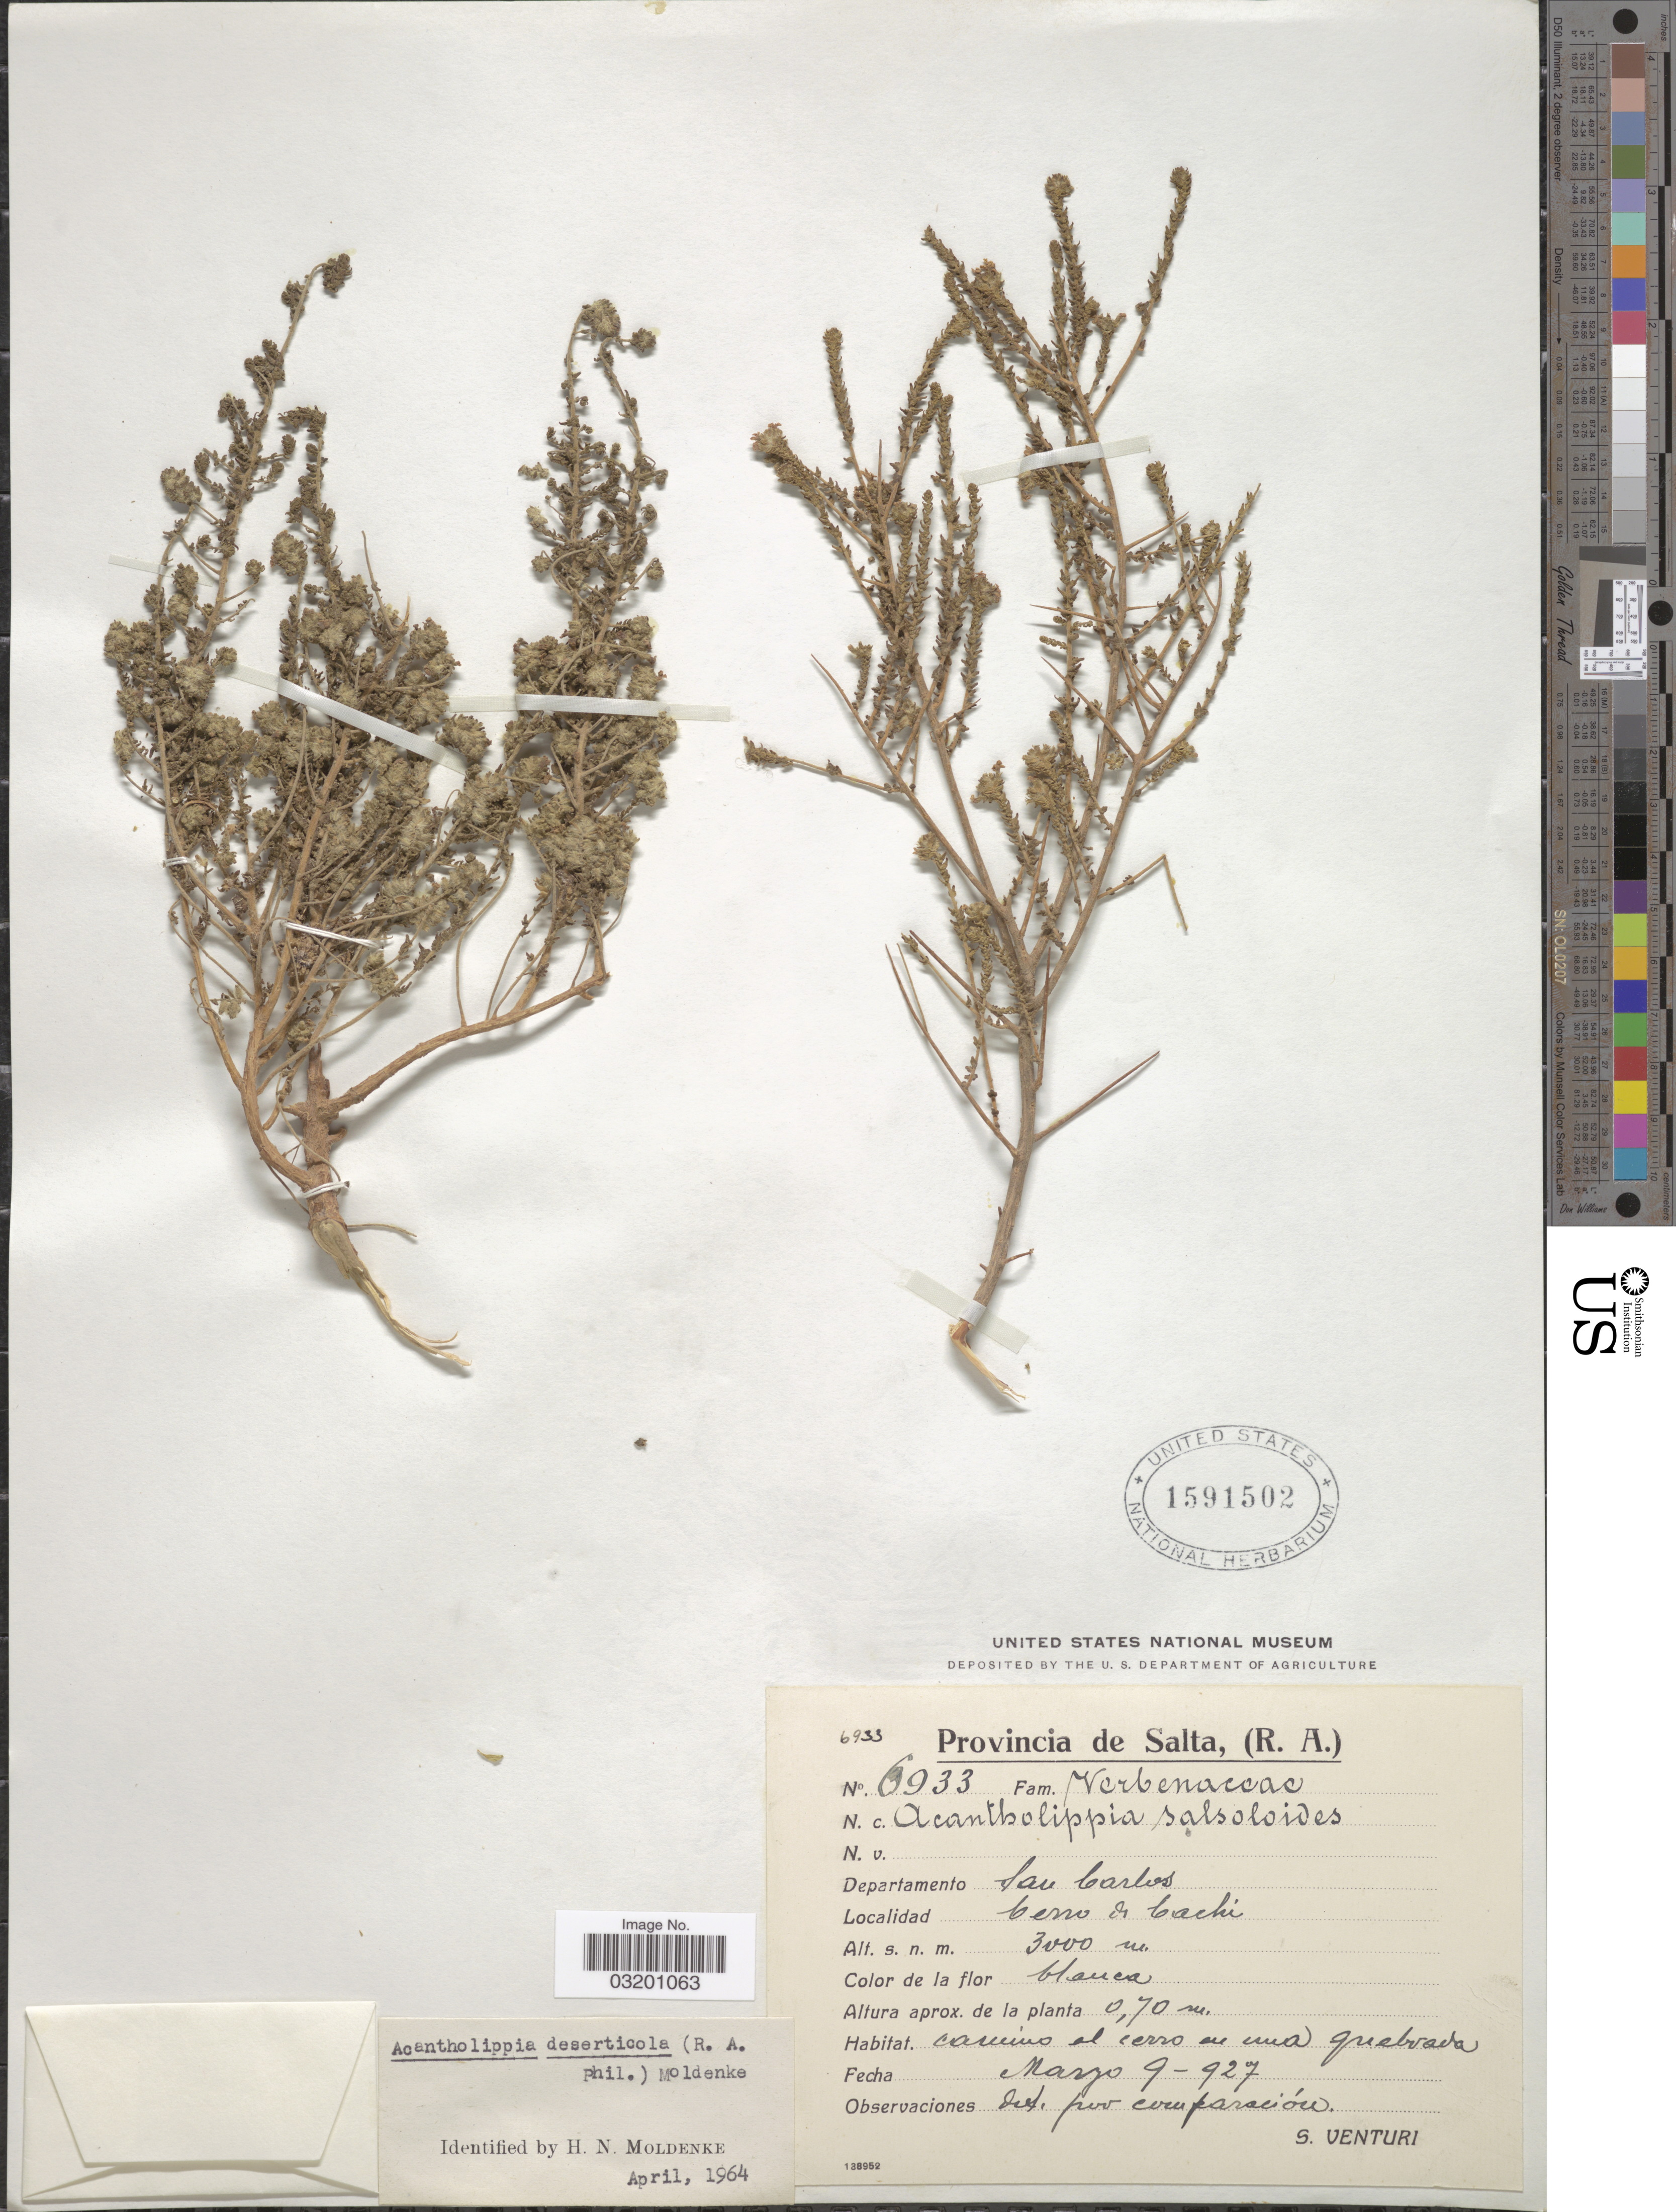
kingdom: Plantae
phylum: Tracheophyta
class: Magnoliopsida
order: Lamiales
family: Verbenaceae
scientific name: Acantholippa hastulata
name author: Griseb.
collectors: S. Venturi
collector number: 6933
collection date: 1927-03-09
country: Argentina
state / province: Salta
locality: Departamento San Carlos. Cerro de Cachi.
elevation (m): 3000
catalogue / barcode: US 1591502